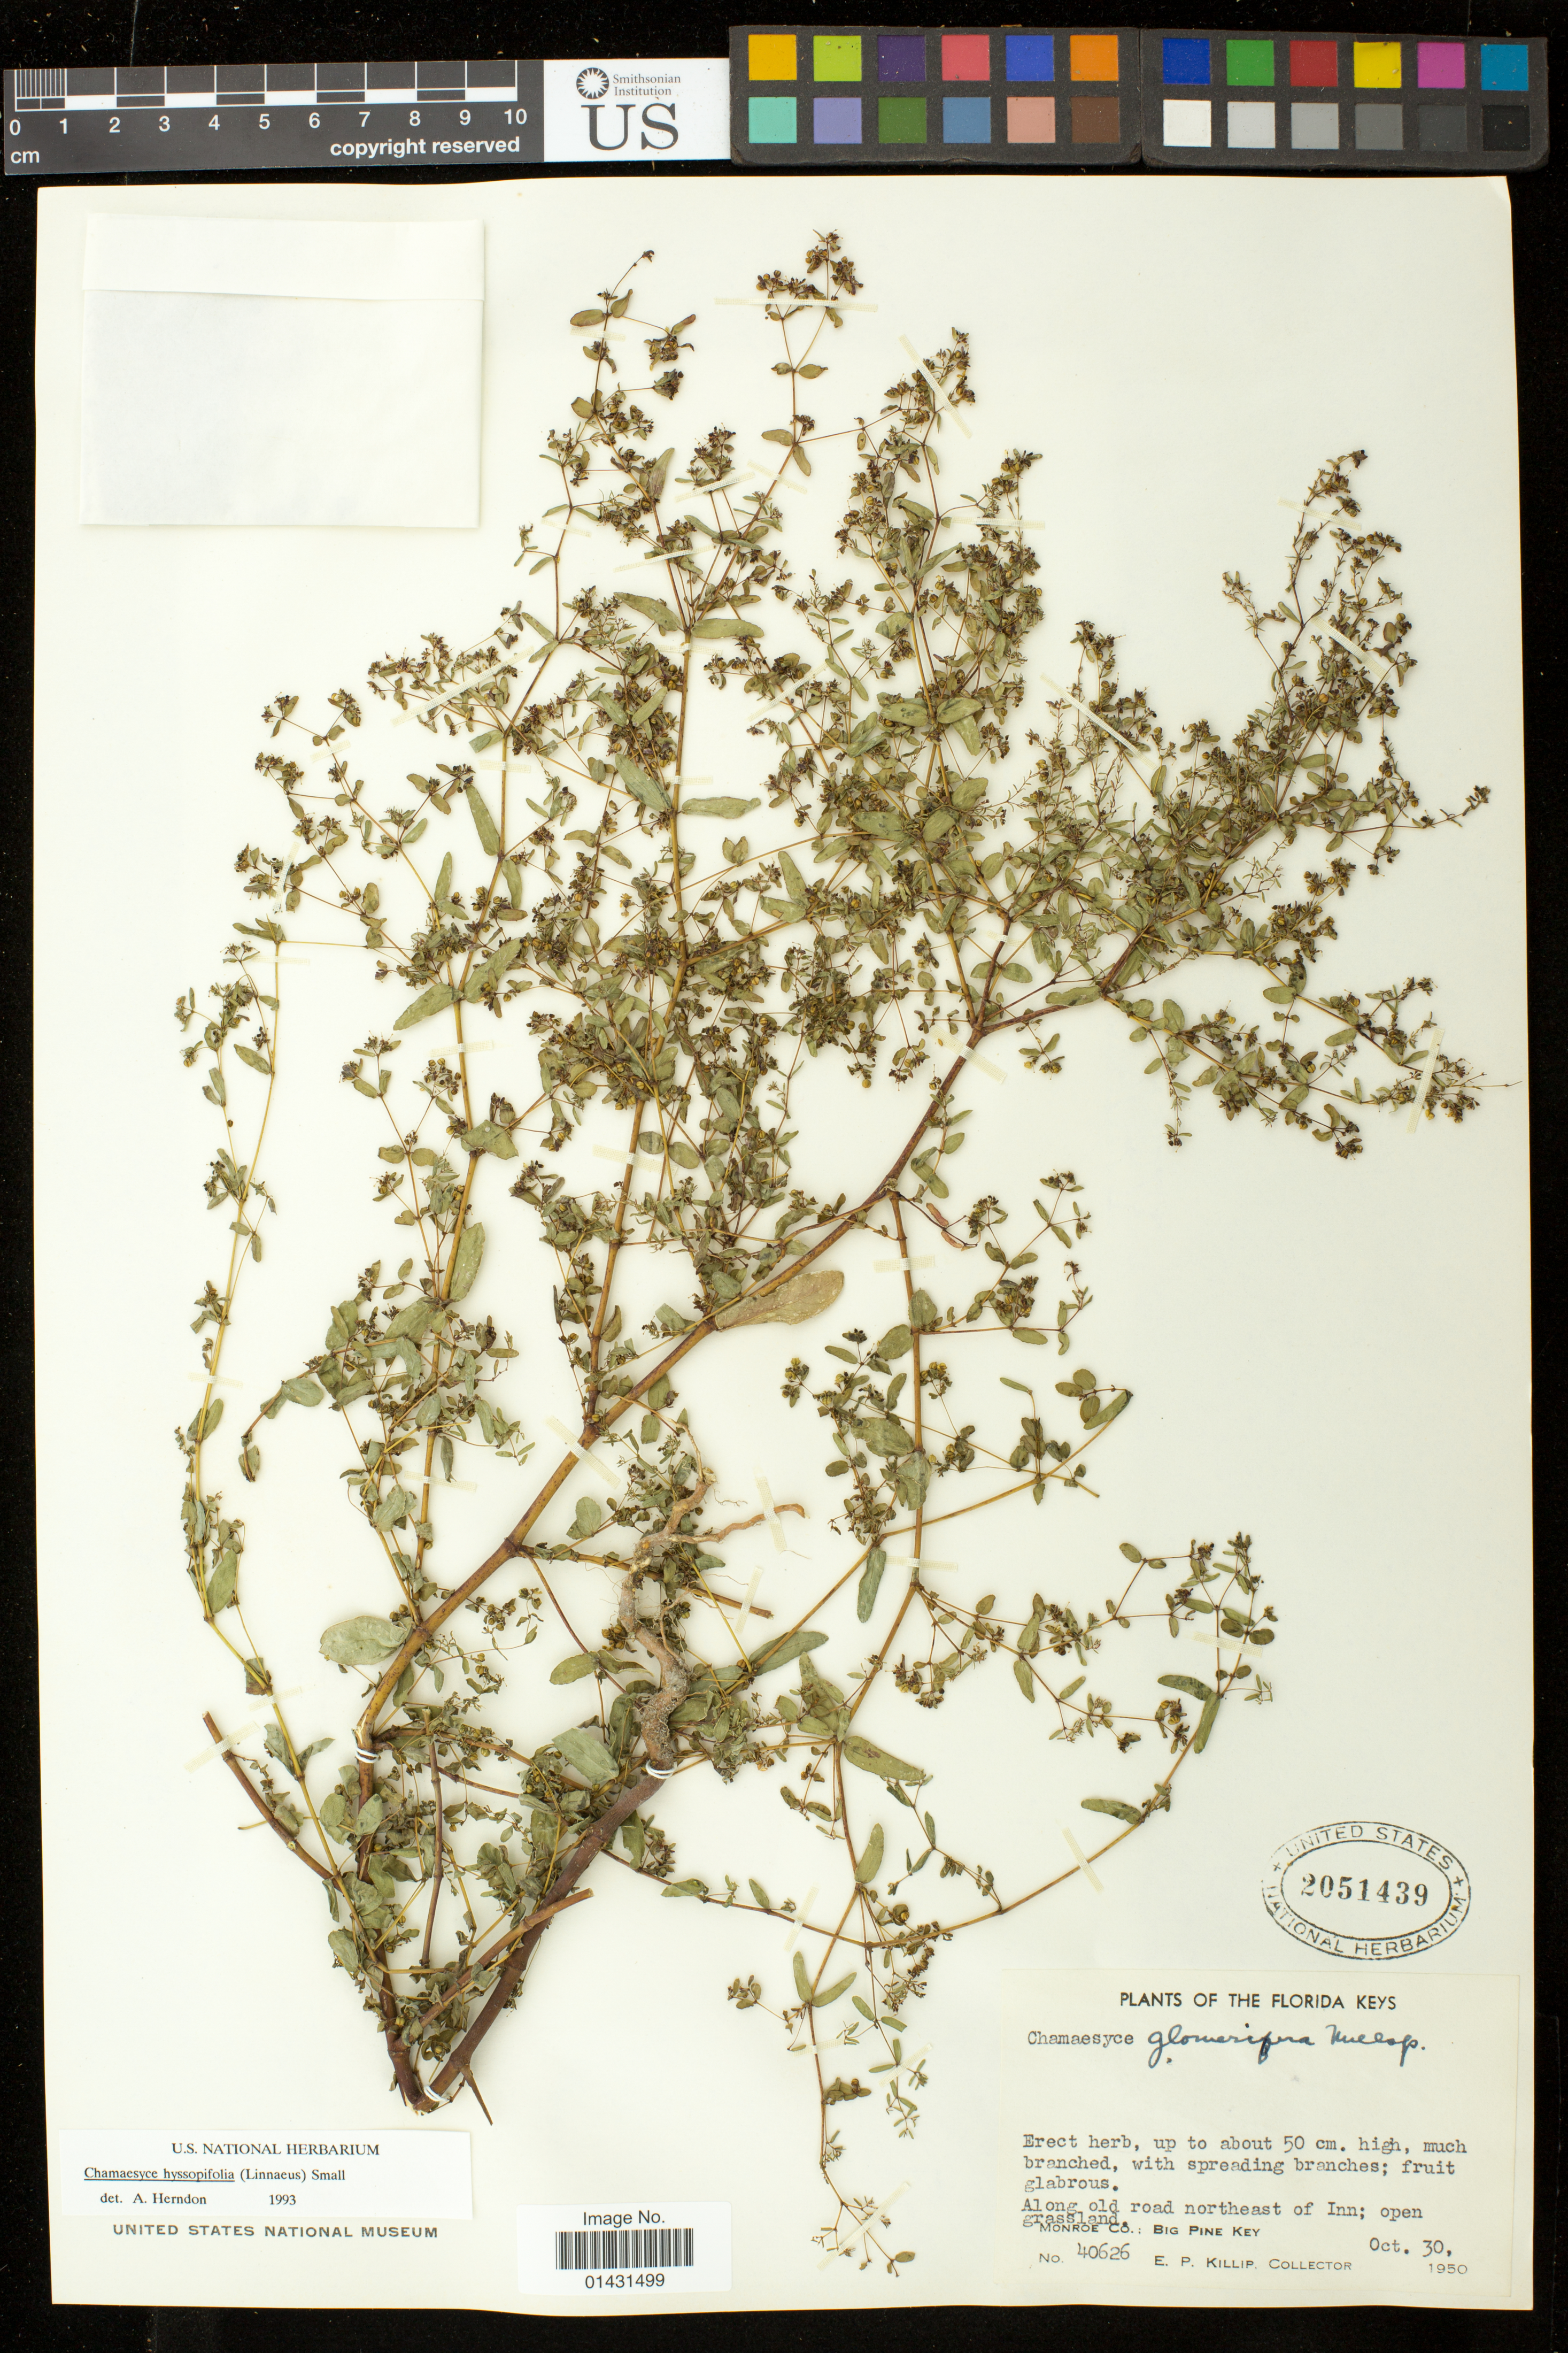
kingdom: Plantae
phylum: Tracheophyta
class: Magnoliopsida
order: Malpighiales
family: Euphorbiaceae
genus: Euphorbia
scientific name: Euphorbia hyssopifolia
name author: L.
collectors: E. P. Killip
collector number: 40626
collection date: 1950-10-30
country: United States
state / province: Florida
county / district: Monroe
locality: Big Pine Key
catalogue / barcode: US 2051439